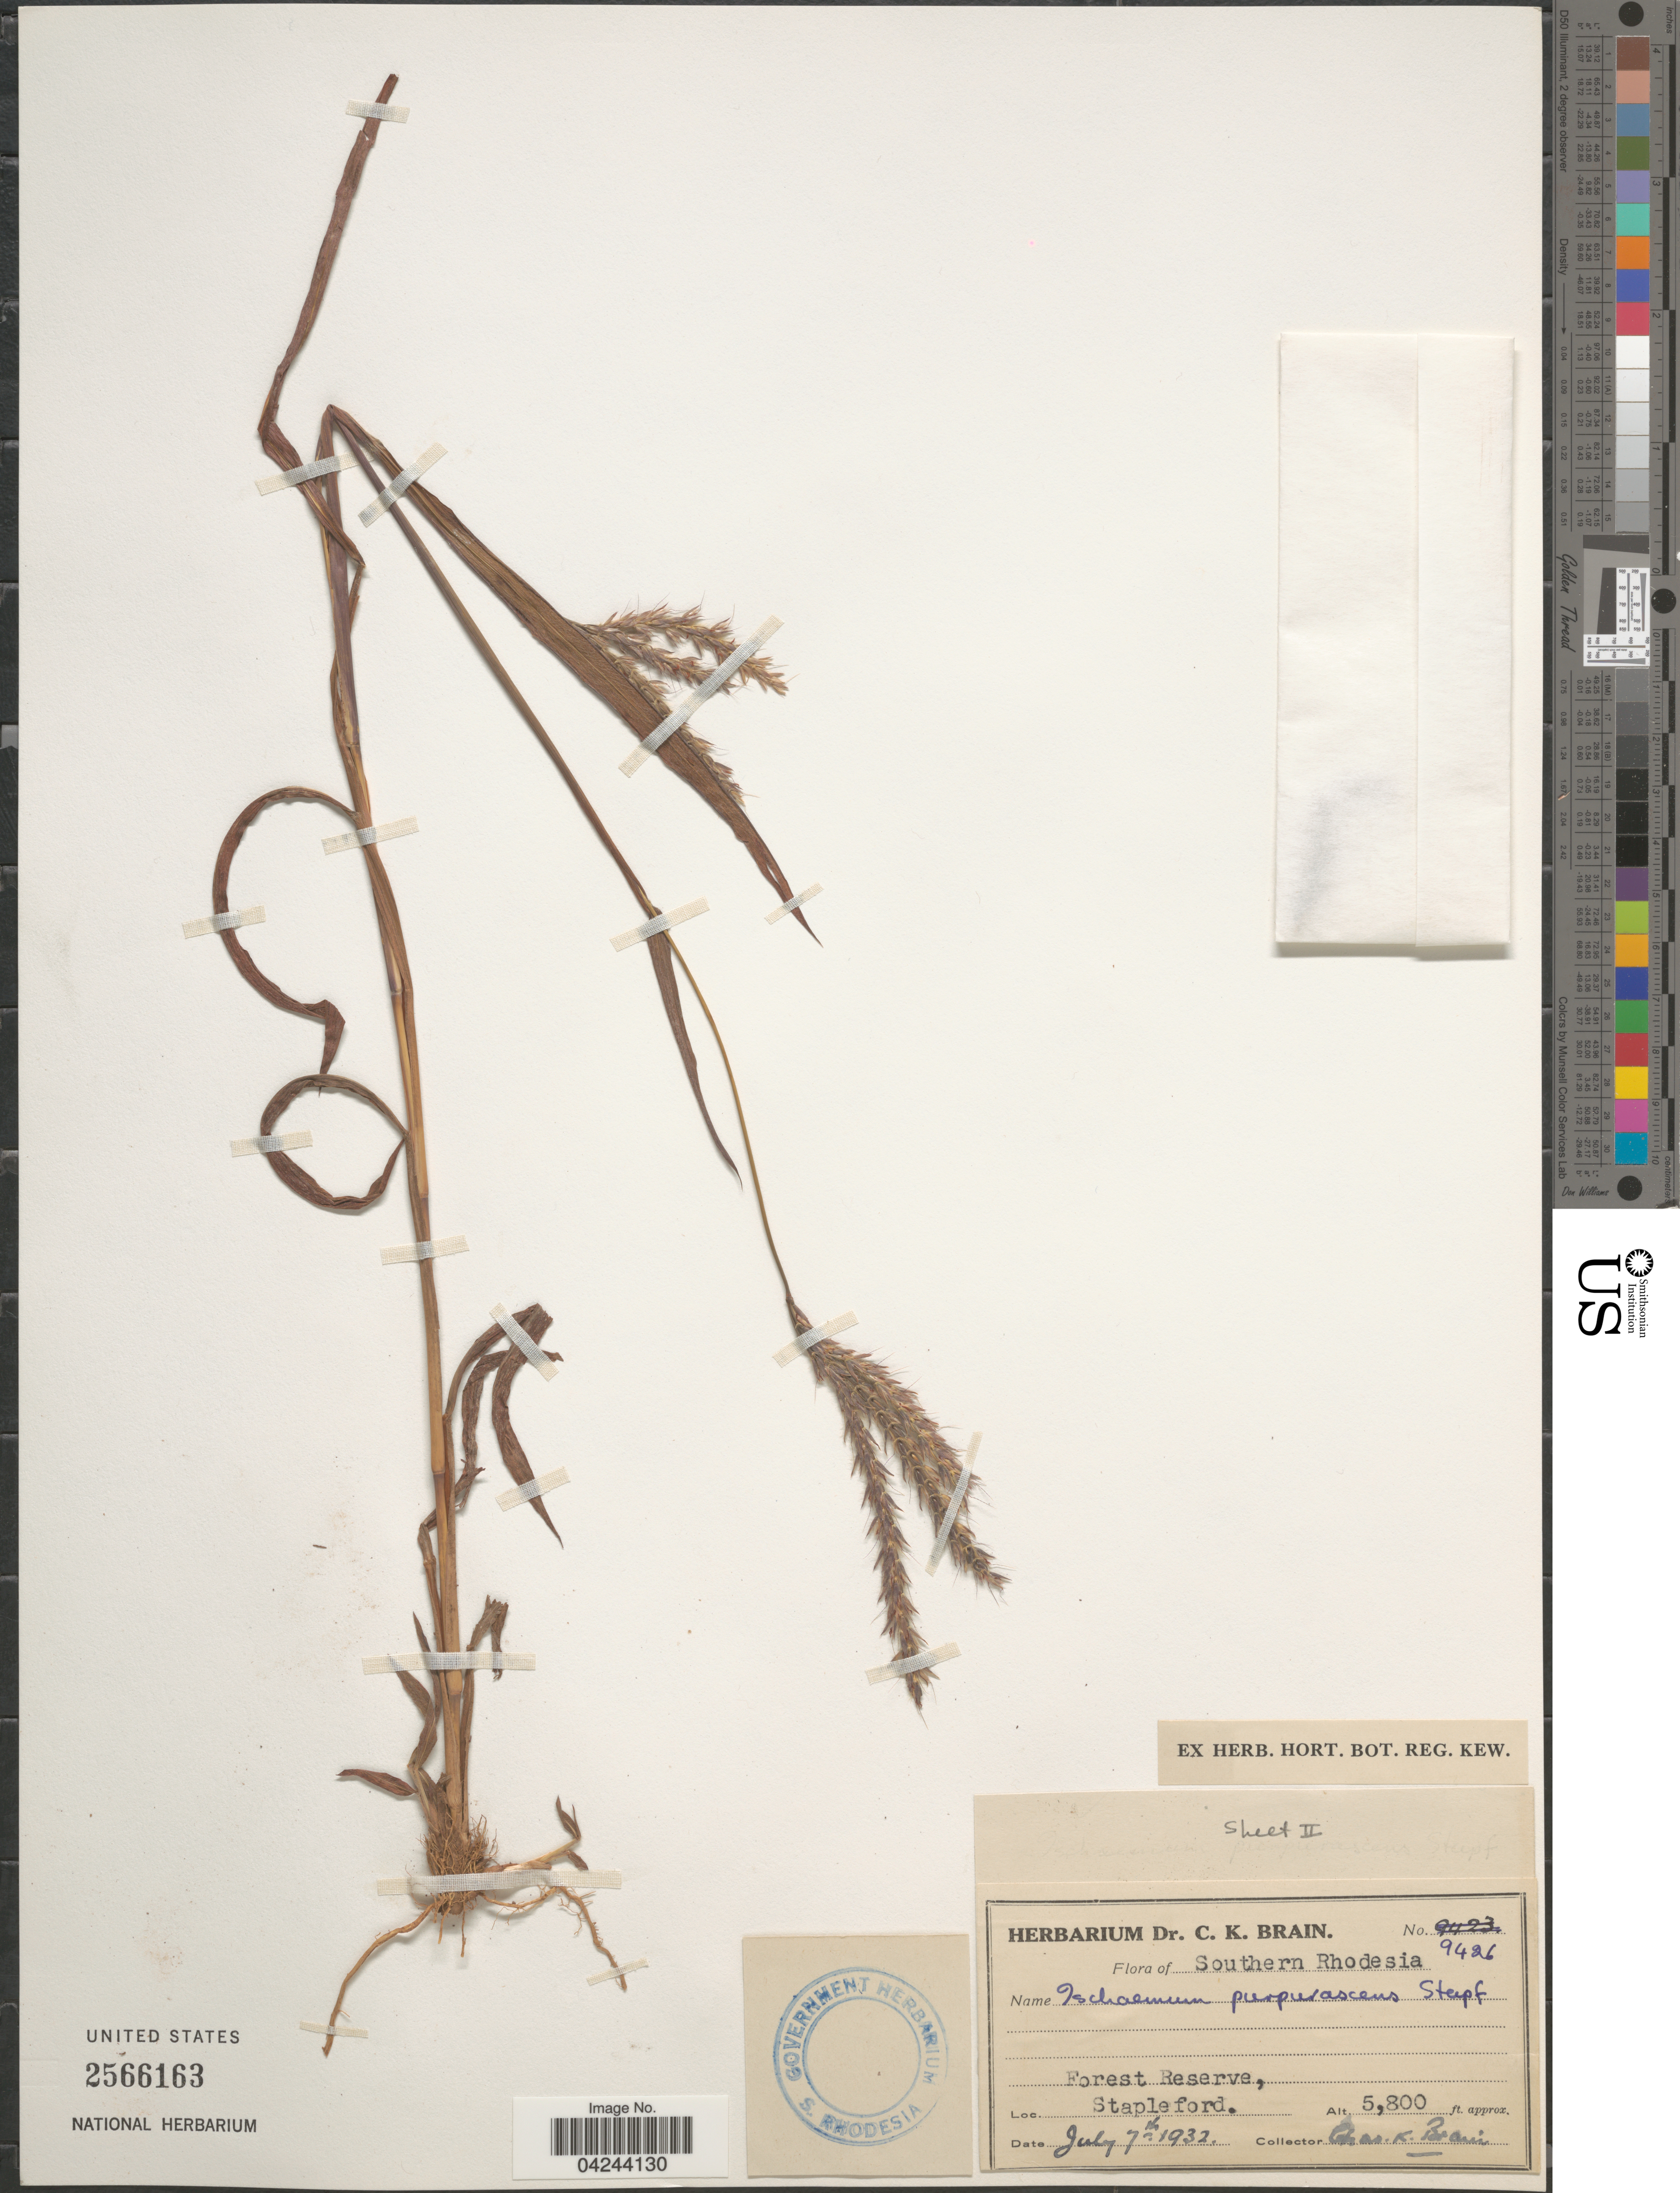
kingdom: Plantae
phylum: Tracheophyta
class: Liliopsida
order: Poales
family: Poaceae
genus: Ischaemum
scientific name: Ischaemum polystachyum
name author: J. Presl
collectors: C. Brain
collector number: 9426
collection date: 1932-07-07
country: Zimbabwe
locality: Southern Rhodesia. Forest Reserve, Stapleford.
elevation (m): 1768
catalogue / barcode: US 2566163